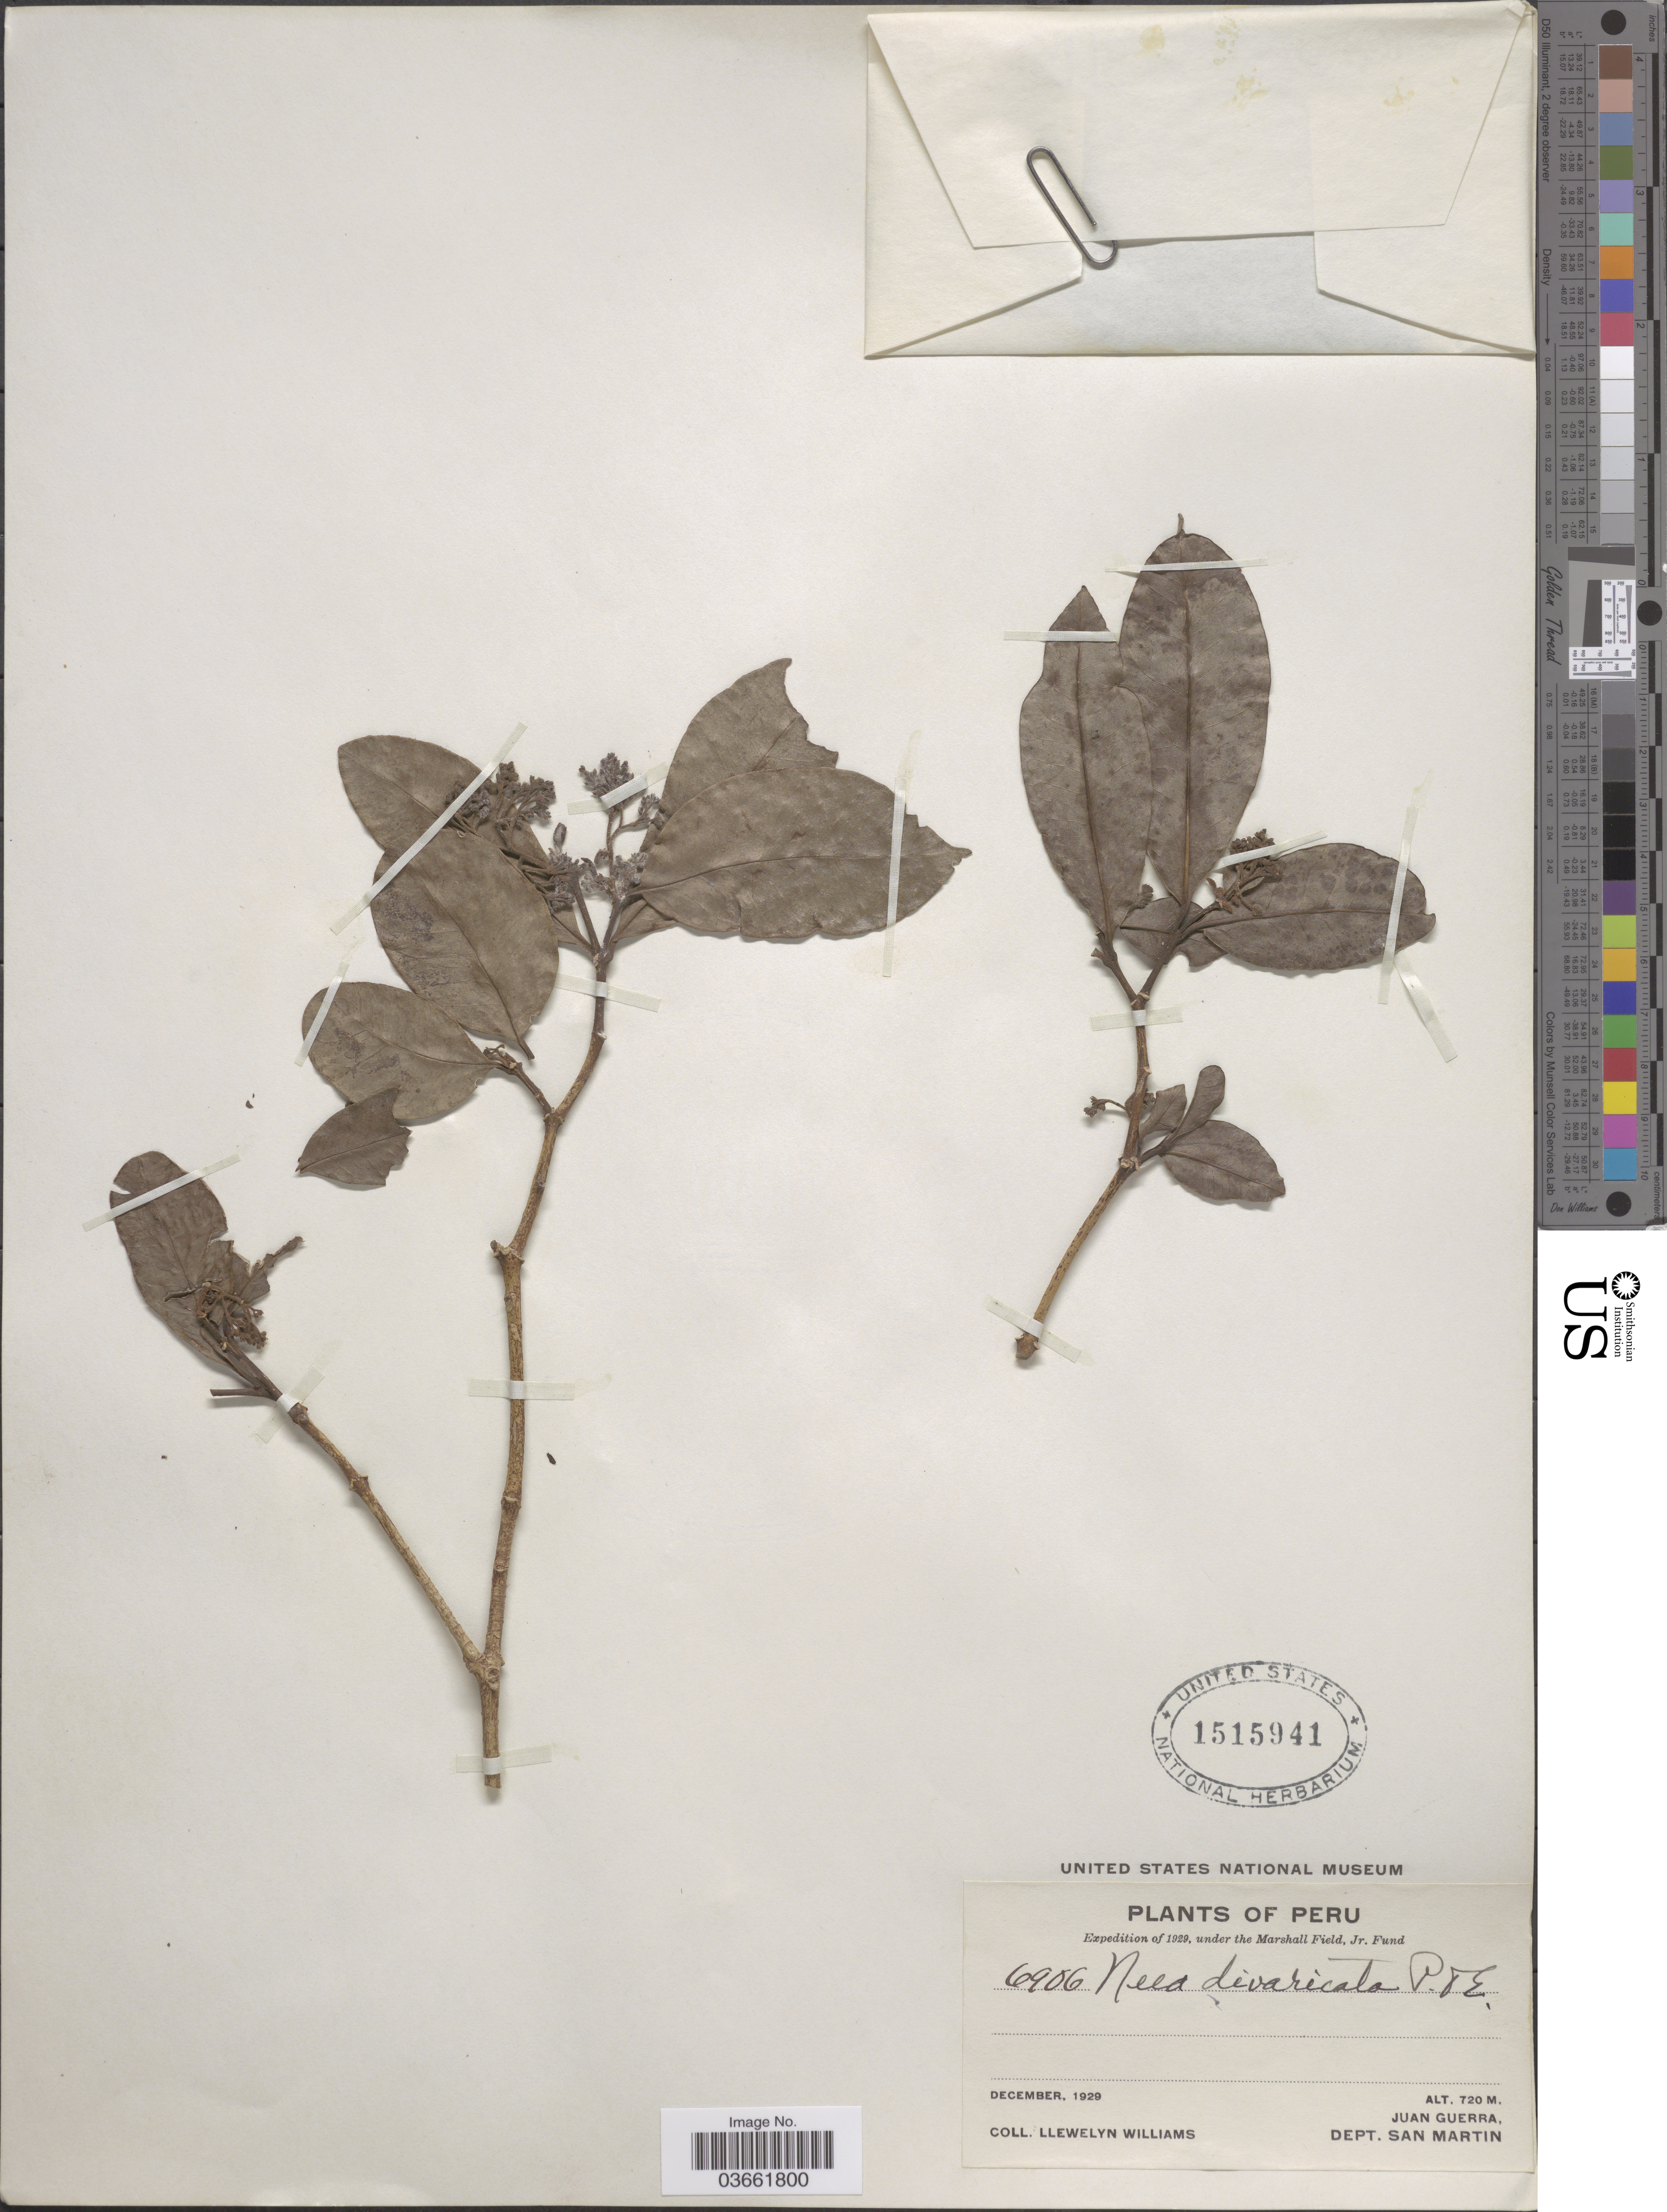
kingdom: Plantae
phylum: Tracheophyta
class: Magnoliopsida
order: Caryophyllales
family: Nyctaginaceae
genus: Neea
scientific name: Neea oppositifolia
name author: Ruiz & Pav.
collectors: Ll. Williams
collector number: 6906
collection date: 1929-12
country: Peru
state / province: San Martín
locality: Juan Guerra, Dept. San Martin.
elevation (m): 720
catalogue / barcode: US 1515941